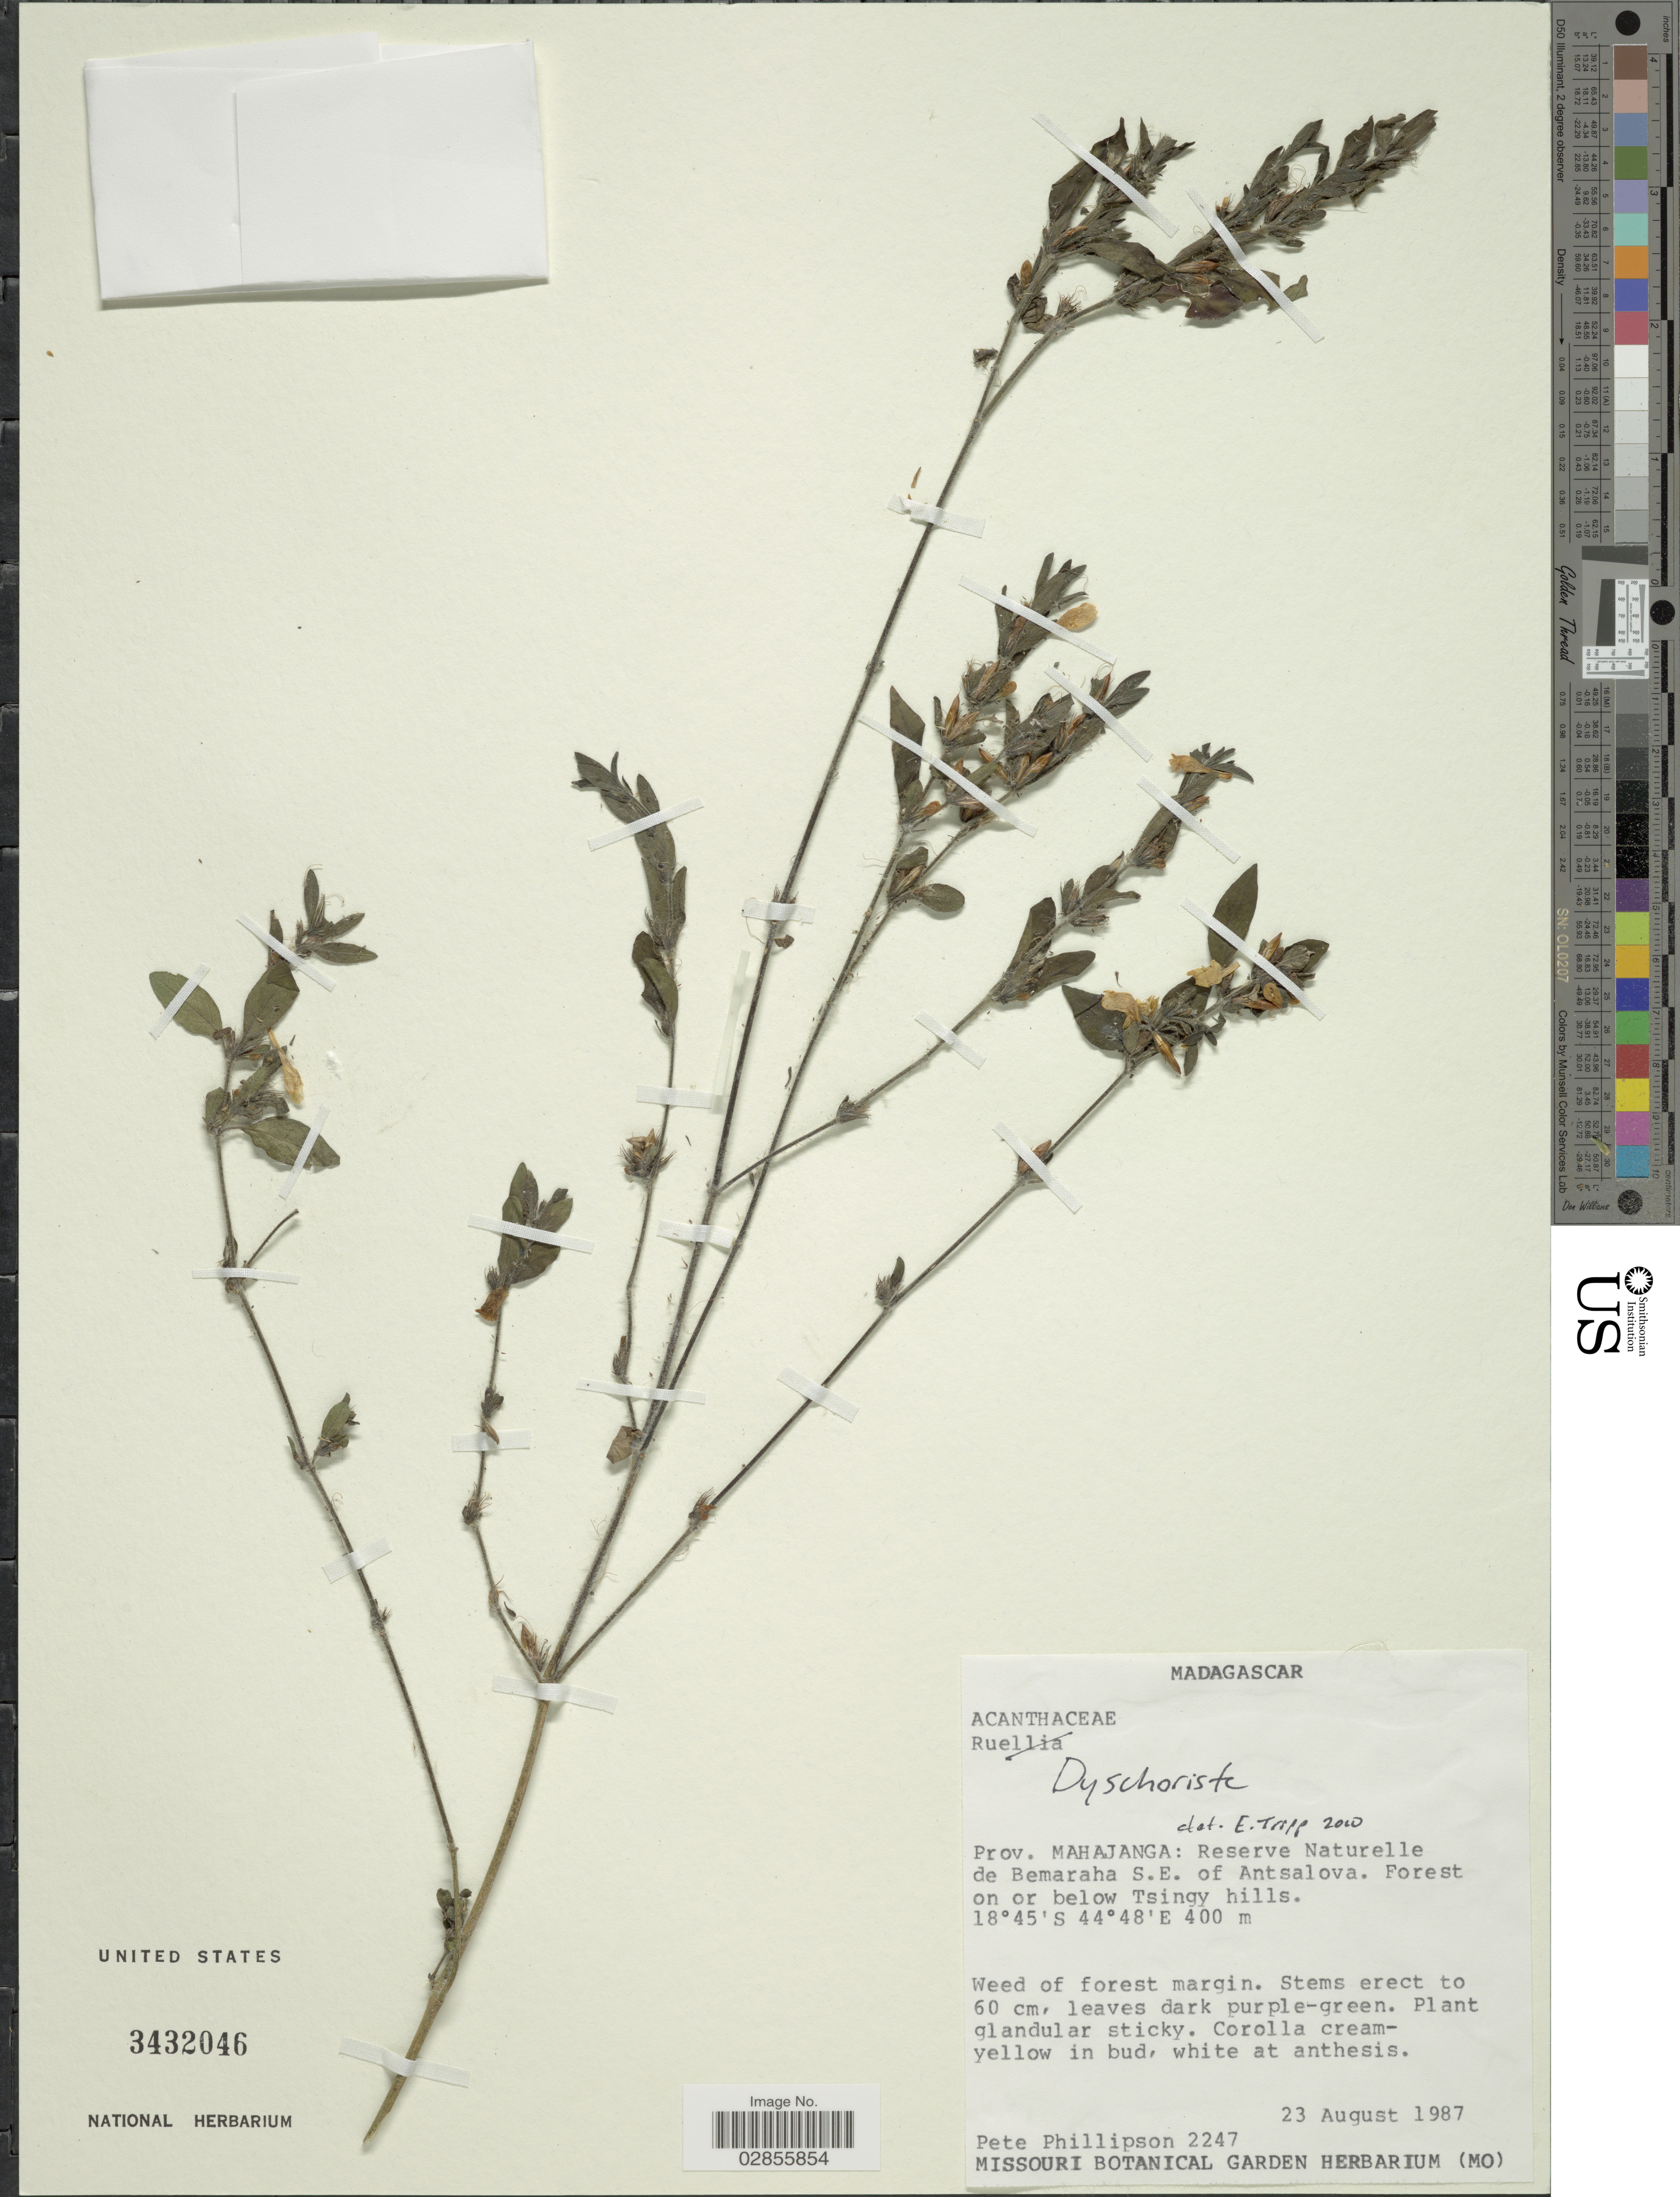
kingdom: Plantae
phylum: Tracheophyta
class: Magnoliopsida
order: Lamiales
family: Acanthaceae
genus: Dyschoriste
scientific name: Dyschoriste sp.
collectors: P. B. Phillipson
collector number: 2247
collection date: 1987-08-23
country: Madagascar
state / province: Melaky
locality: Reserve Naturelle de Bemaraha S.E. of Antsalova. Forest on or below Tsingy hills.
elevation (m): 400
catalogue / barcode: US 3432046